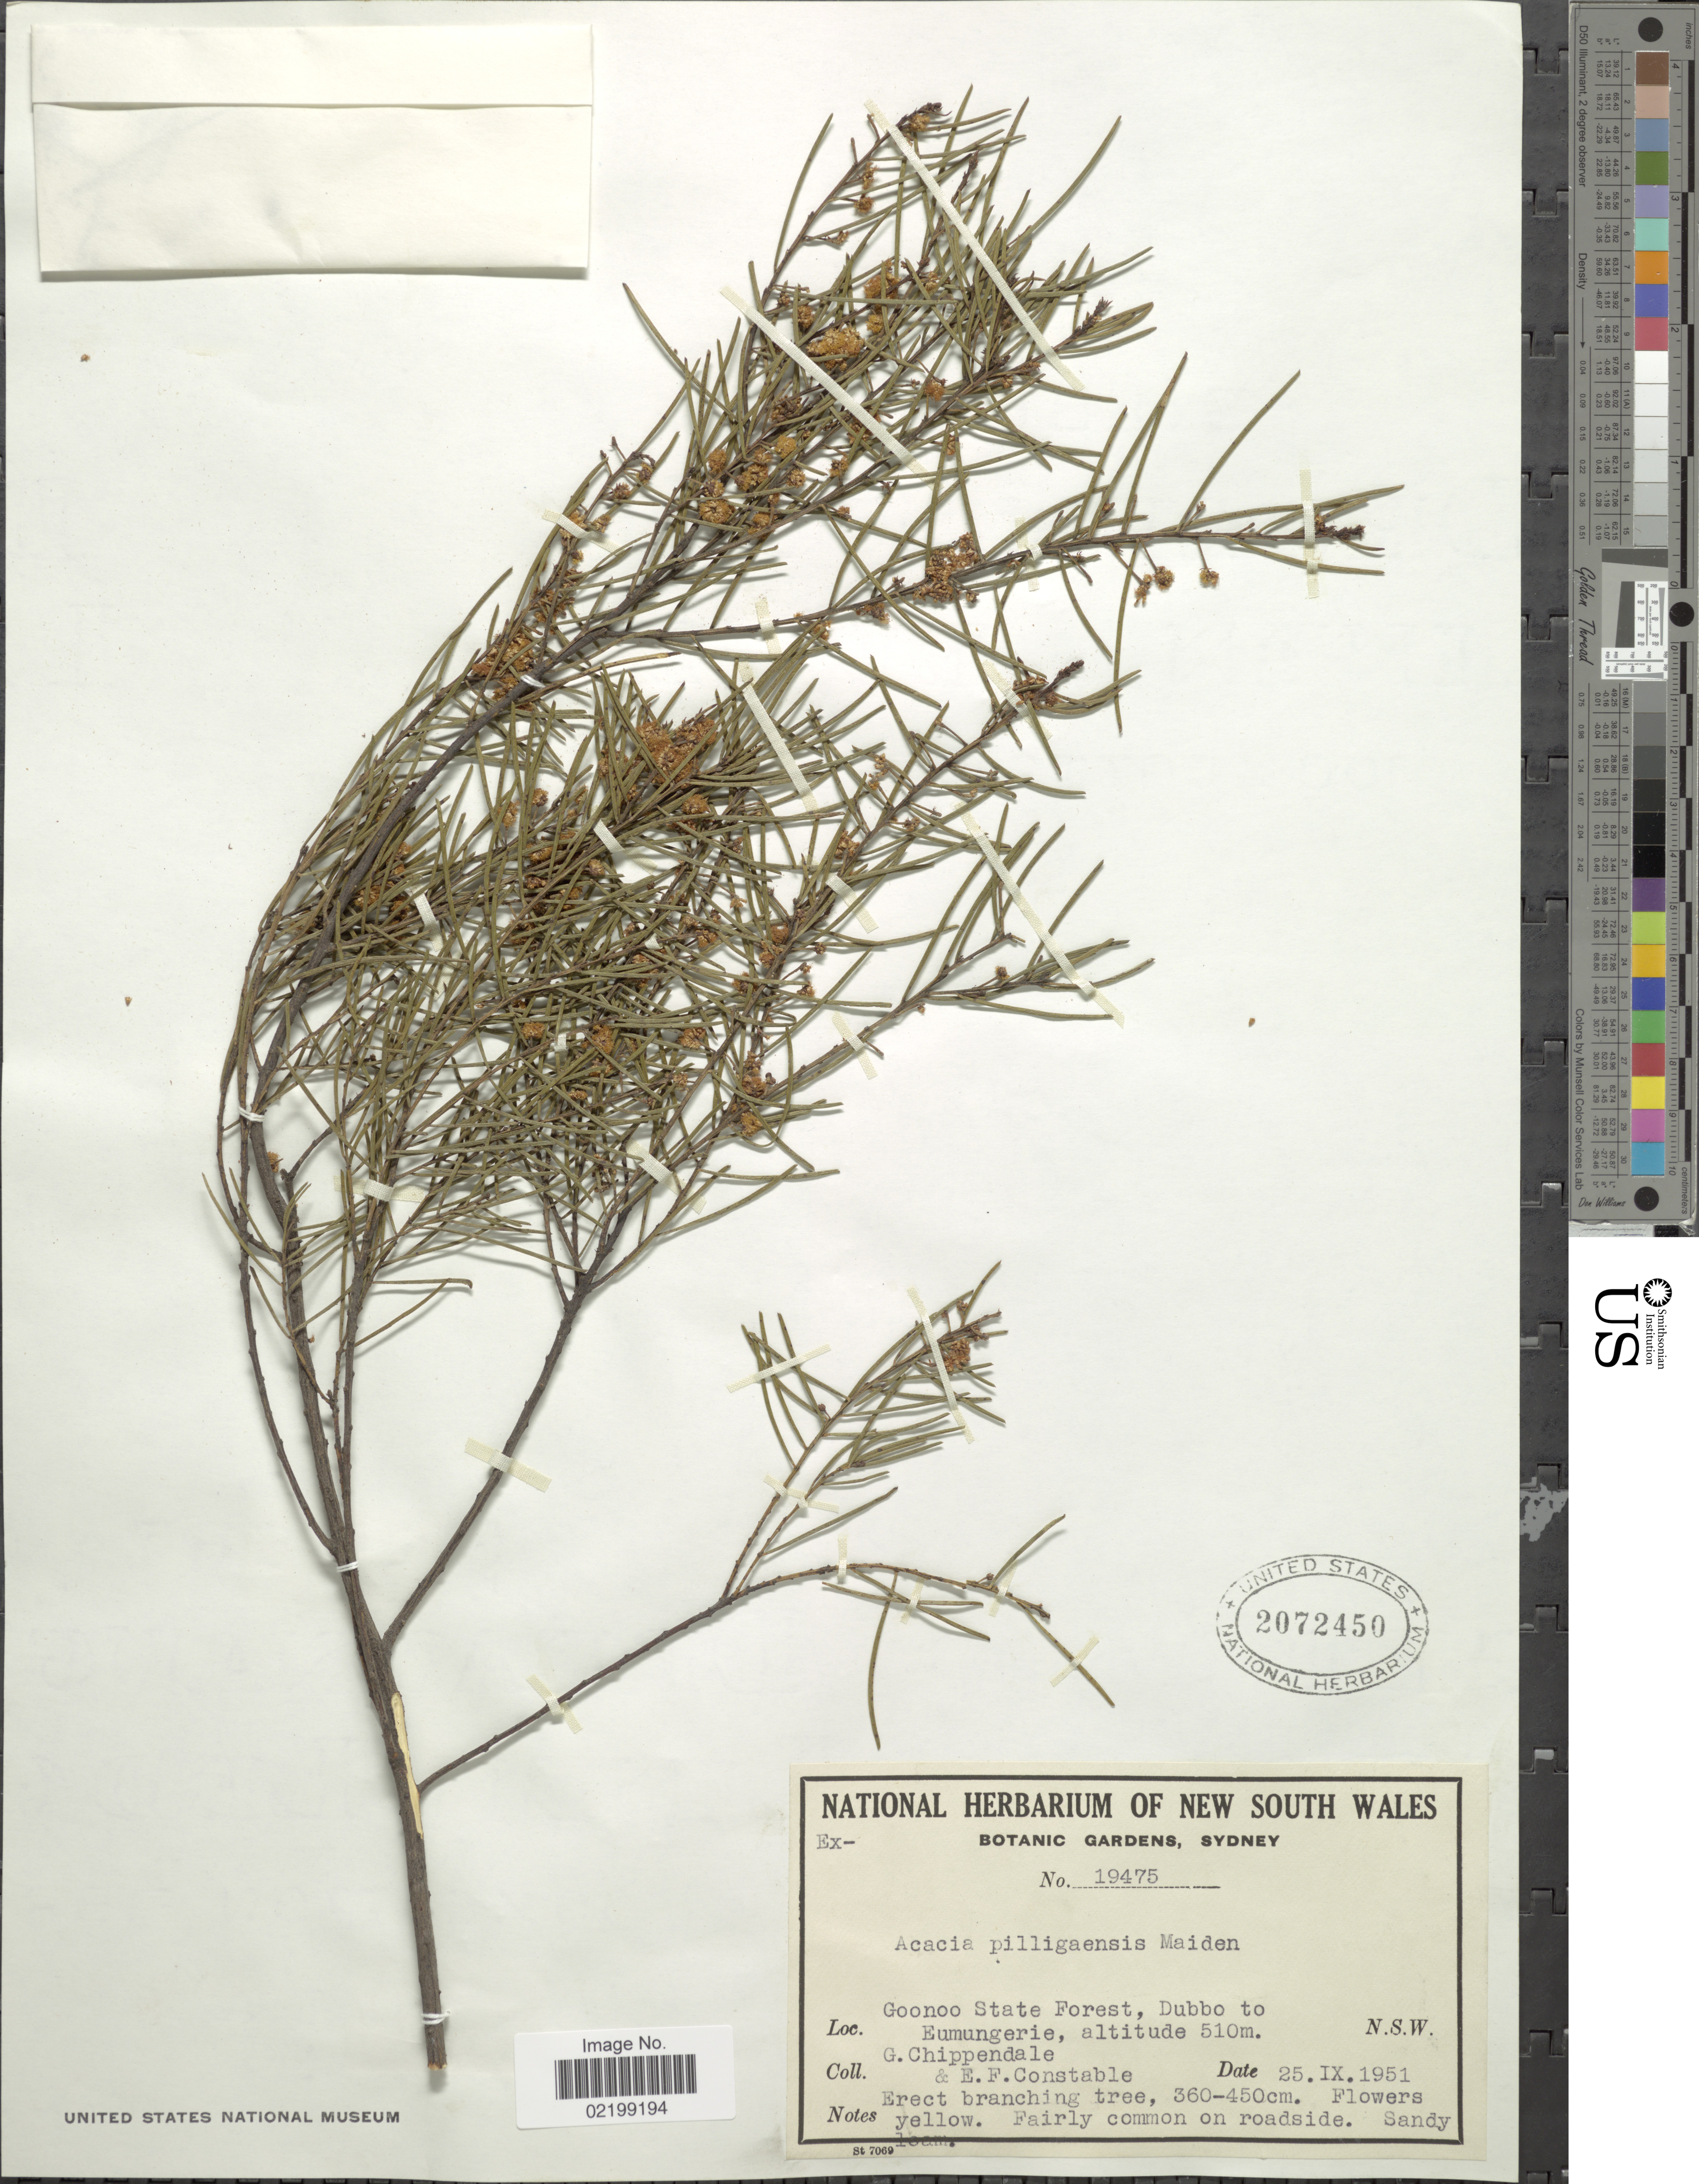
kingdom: Plantae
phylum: Tracheophyta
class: Magnoliopsida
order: Fabales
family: Fabaceae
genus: Acacia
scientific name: Acacia pilligaensis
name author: Maiden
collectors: G. Chippendale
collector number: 19475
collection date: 1951-09-25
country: Australia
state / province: New South Wales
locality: Goonoo State Forest, Dubbo to Eumungerie, sandy loam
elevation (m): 510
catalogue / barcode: US 2072450